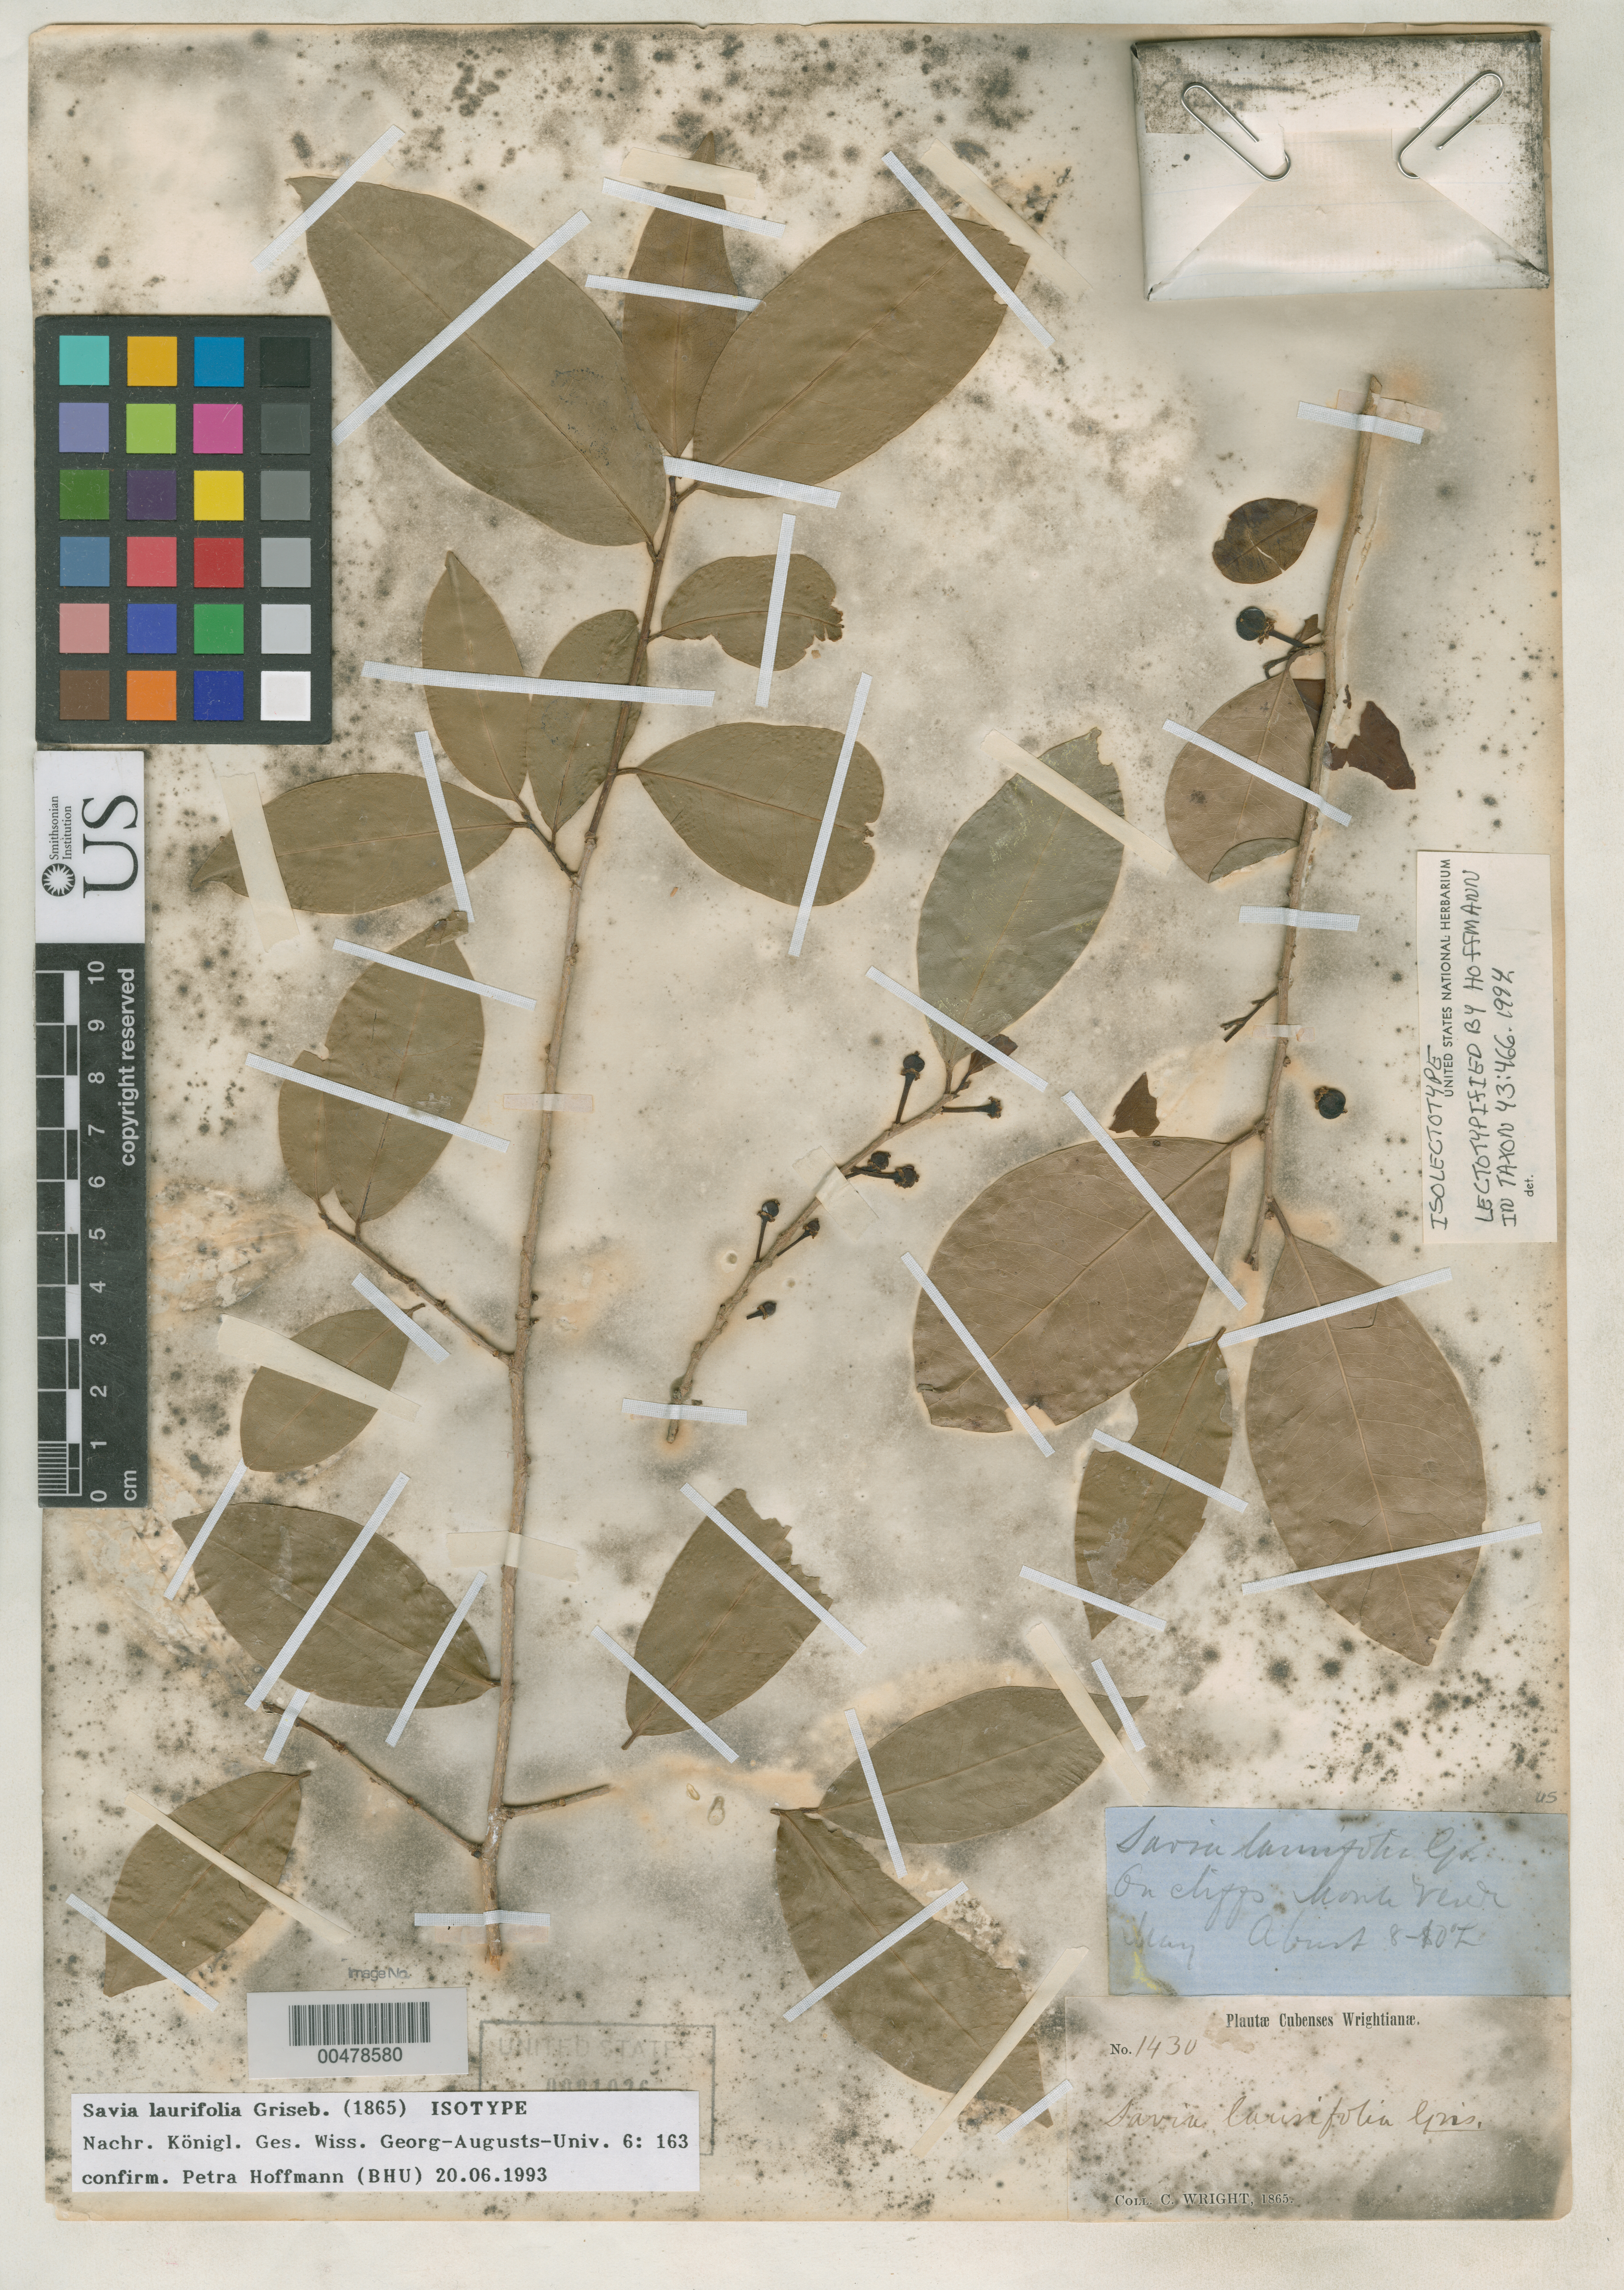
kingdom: Plantae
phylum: Tracheophyta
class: Magnoliopsida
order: Malpighiales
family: Phyllanthaceae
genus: Savia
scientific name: Savia laurifolia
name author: Griseb.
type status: Isolectotype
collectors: C. Wright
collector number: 1430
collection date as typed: May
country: Cuba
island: Greater Antilles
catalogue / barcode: US 91026